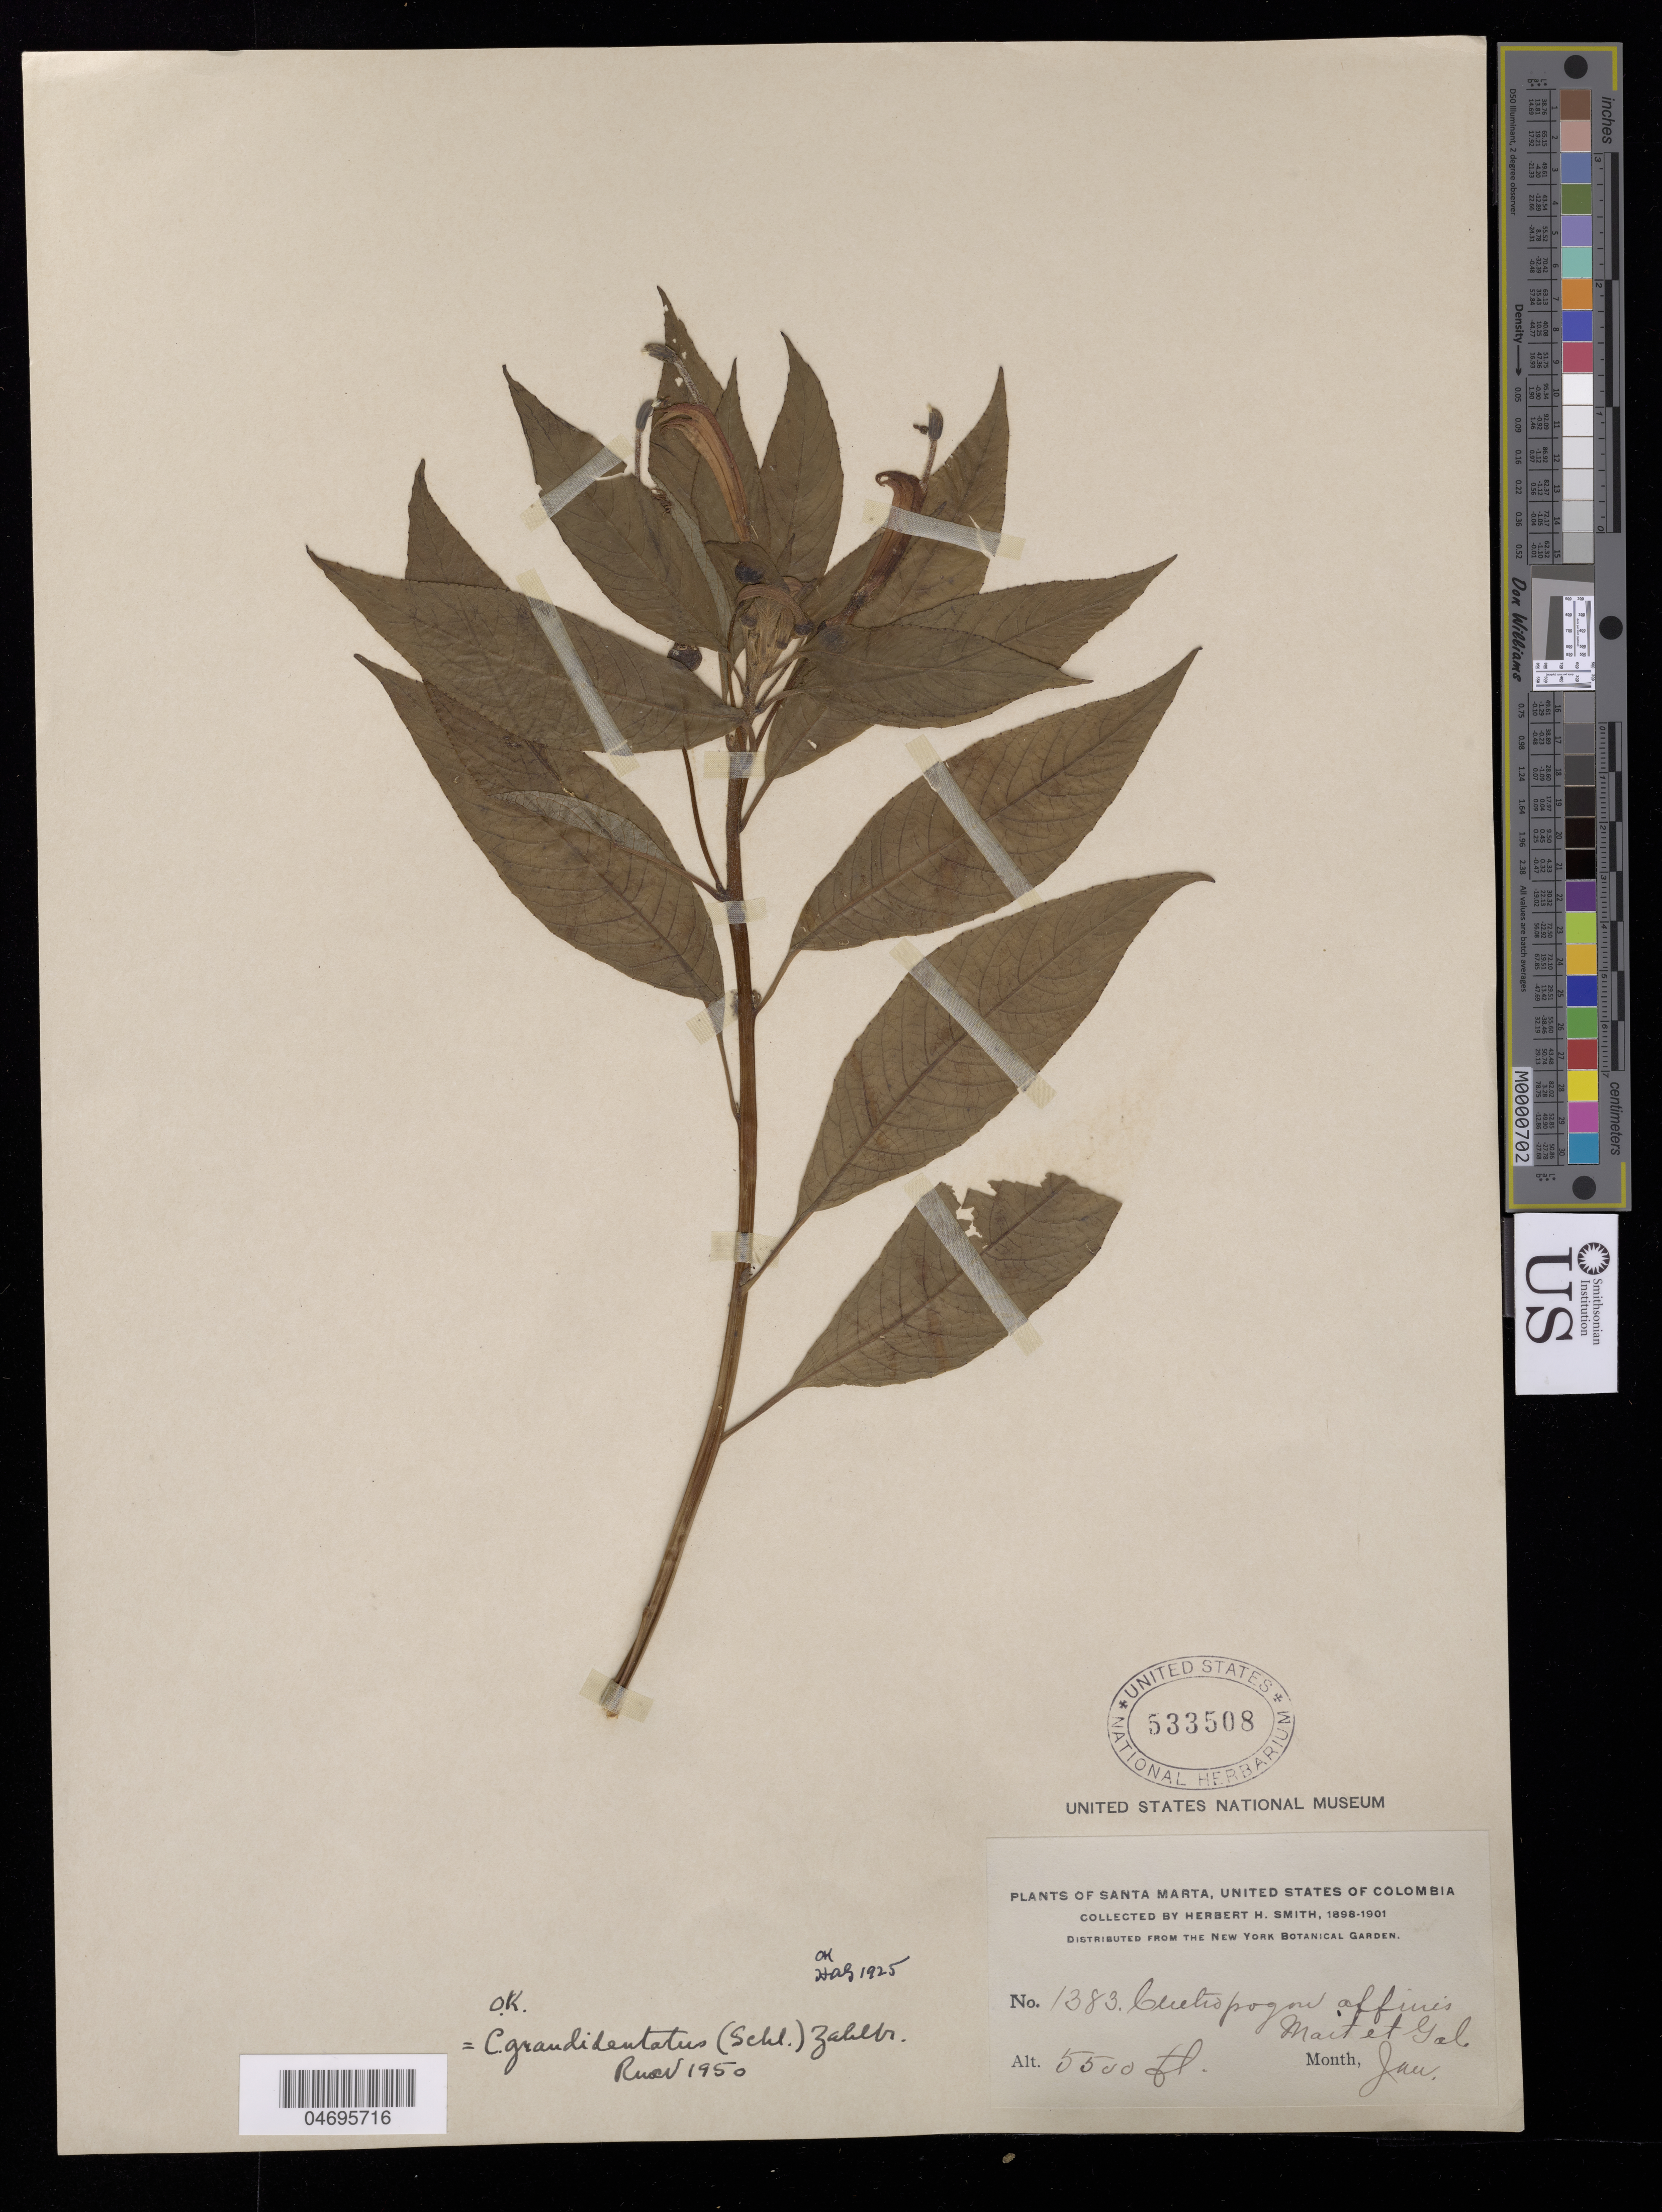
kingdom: Plantae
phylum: Tracheophyta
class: Magnoliopsida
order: Asterales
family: Campanulaceae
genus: Centropogon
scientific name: Centropogon grandidentatus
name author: (Schltdl.) Zahlbr.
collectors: H. H. Smith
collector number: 1383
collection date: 1898-01/1901-01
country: Colombia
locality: Santa Marta, United States of Colombia.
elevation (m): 1676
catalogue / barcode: US 533508